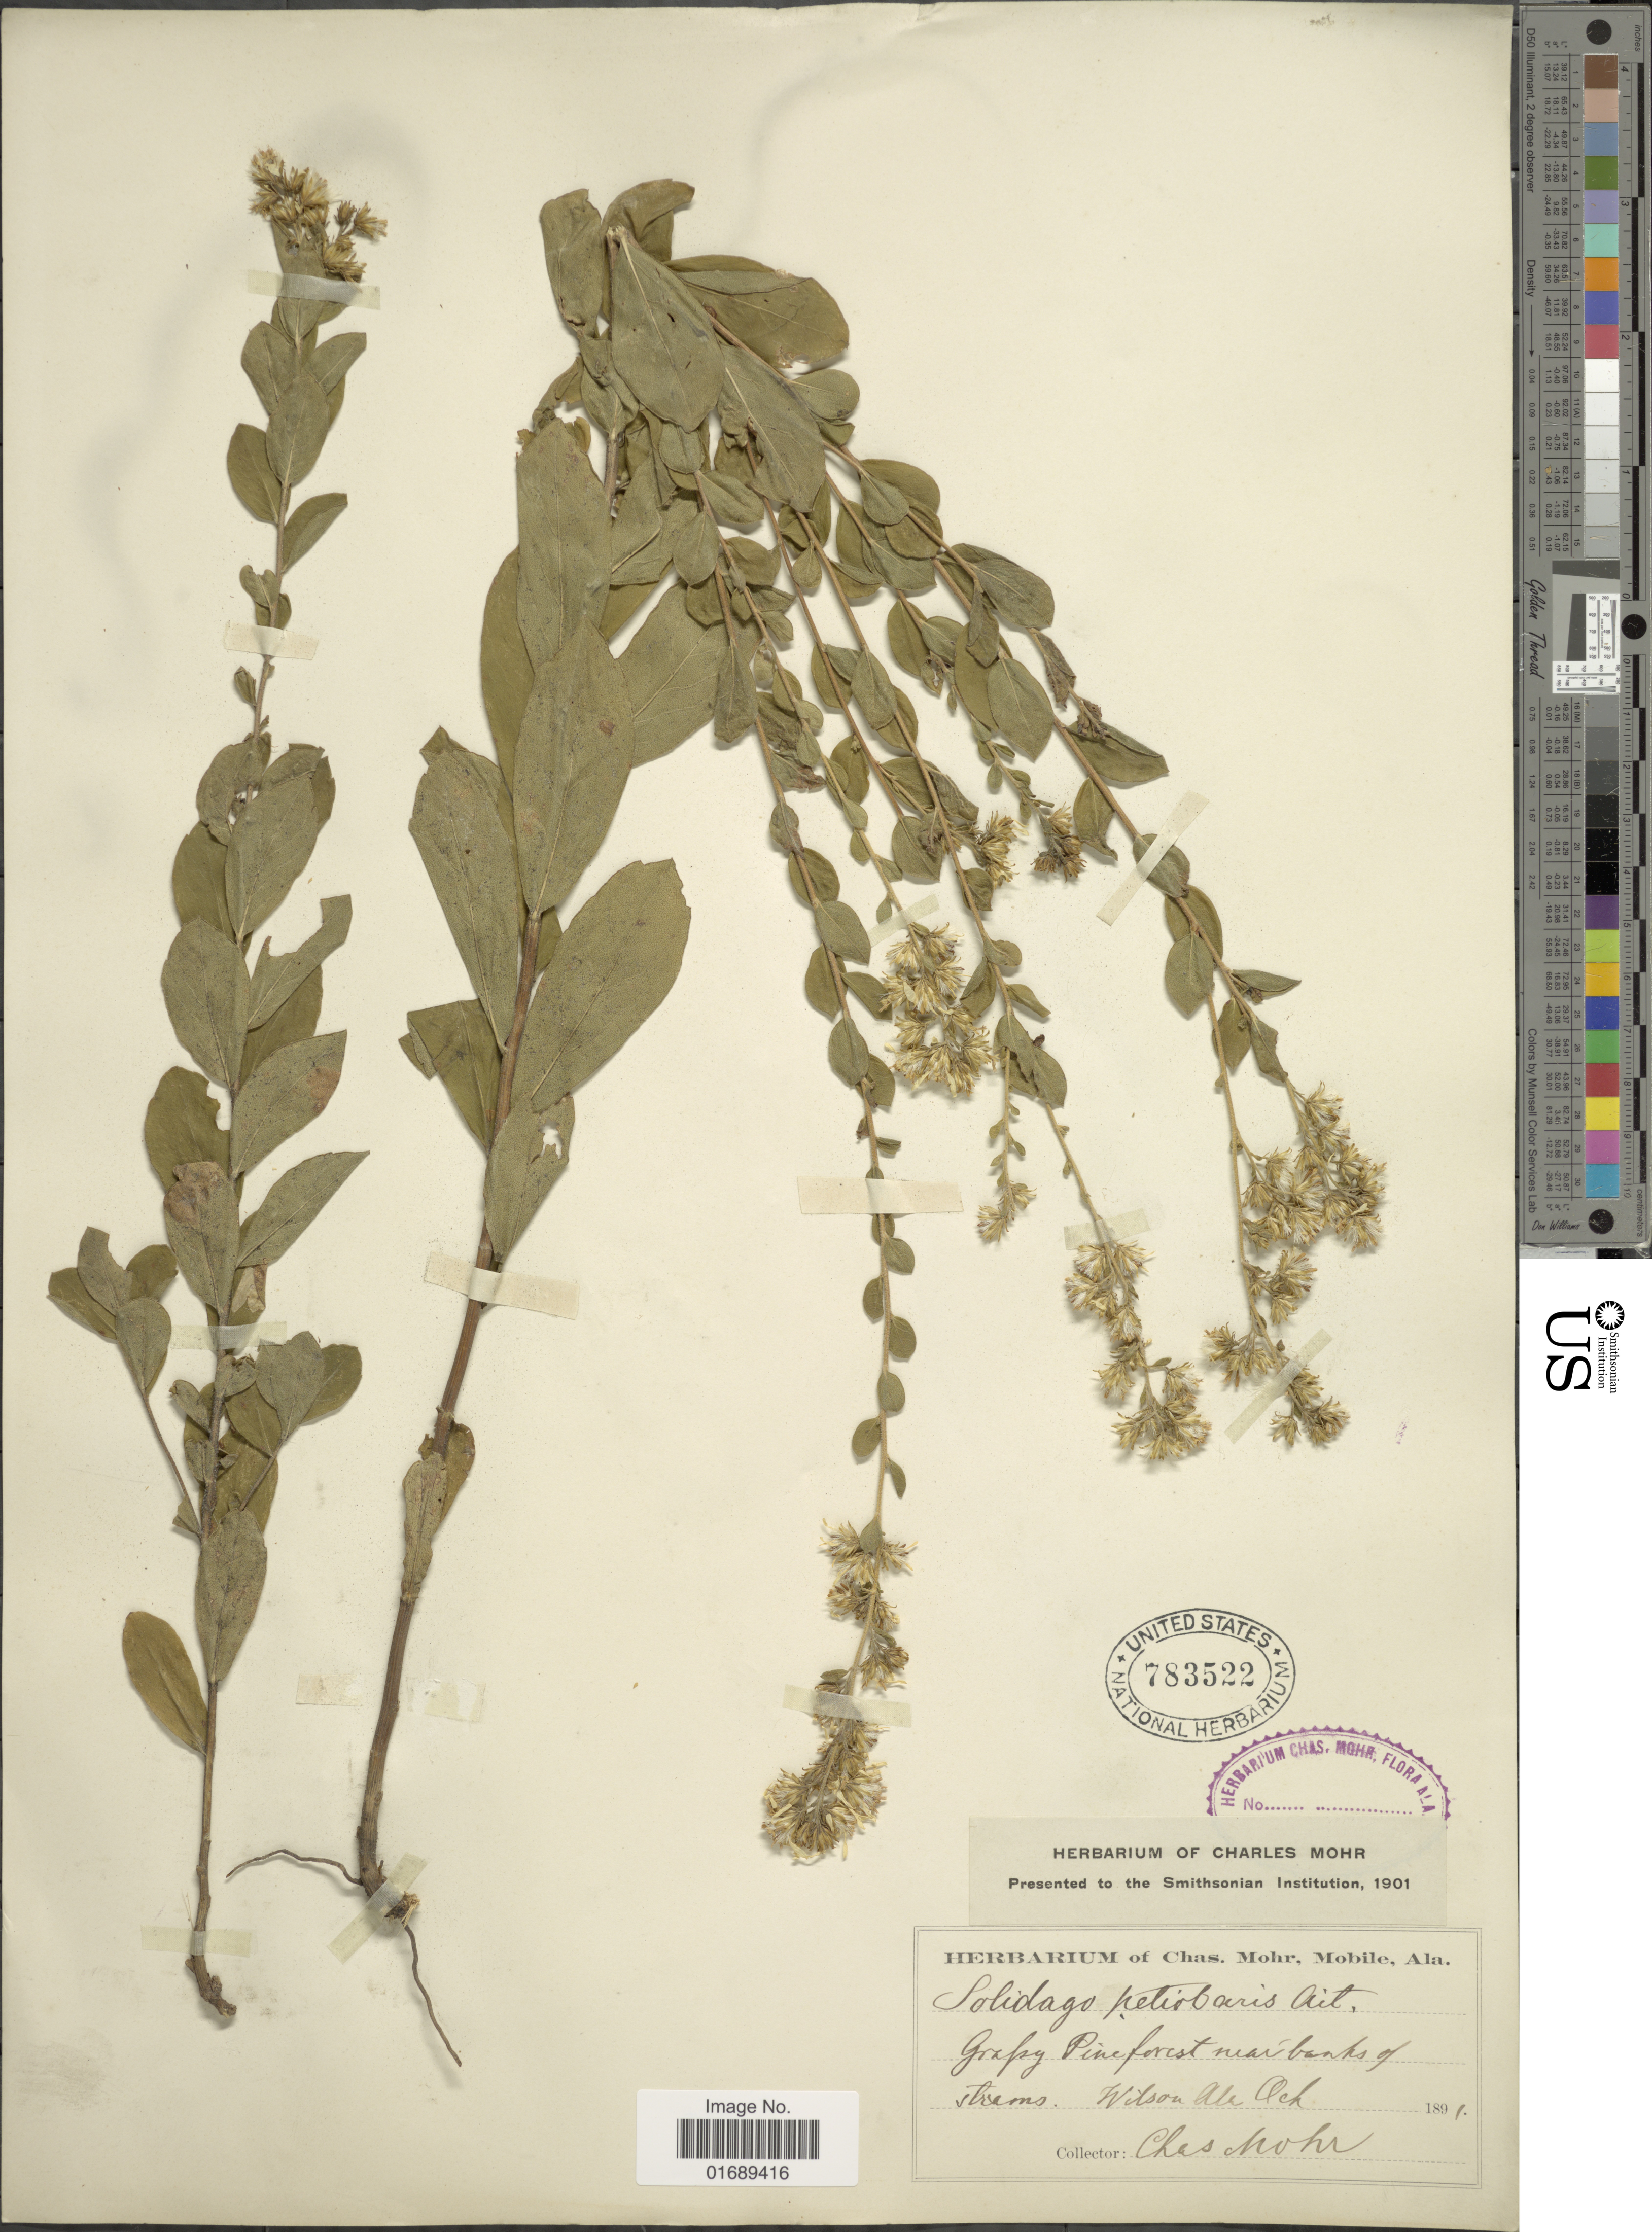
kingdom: Plantae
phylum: Tracheophyta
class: Magnoliopsida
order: Asterales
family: Asteraceae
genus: Solidago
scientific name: Solidago petiolaris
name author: Aiton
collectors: Mohr, C. T. (herbarium)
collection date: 1891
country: United States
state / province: Alabama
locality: Wilson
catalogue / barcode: US 783522